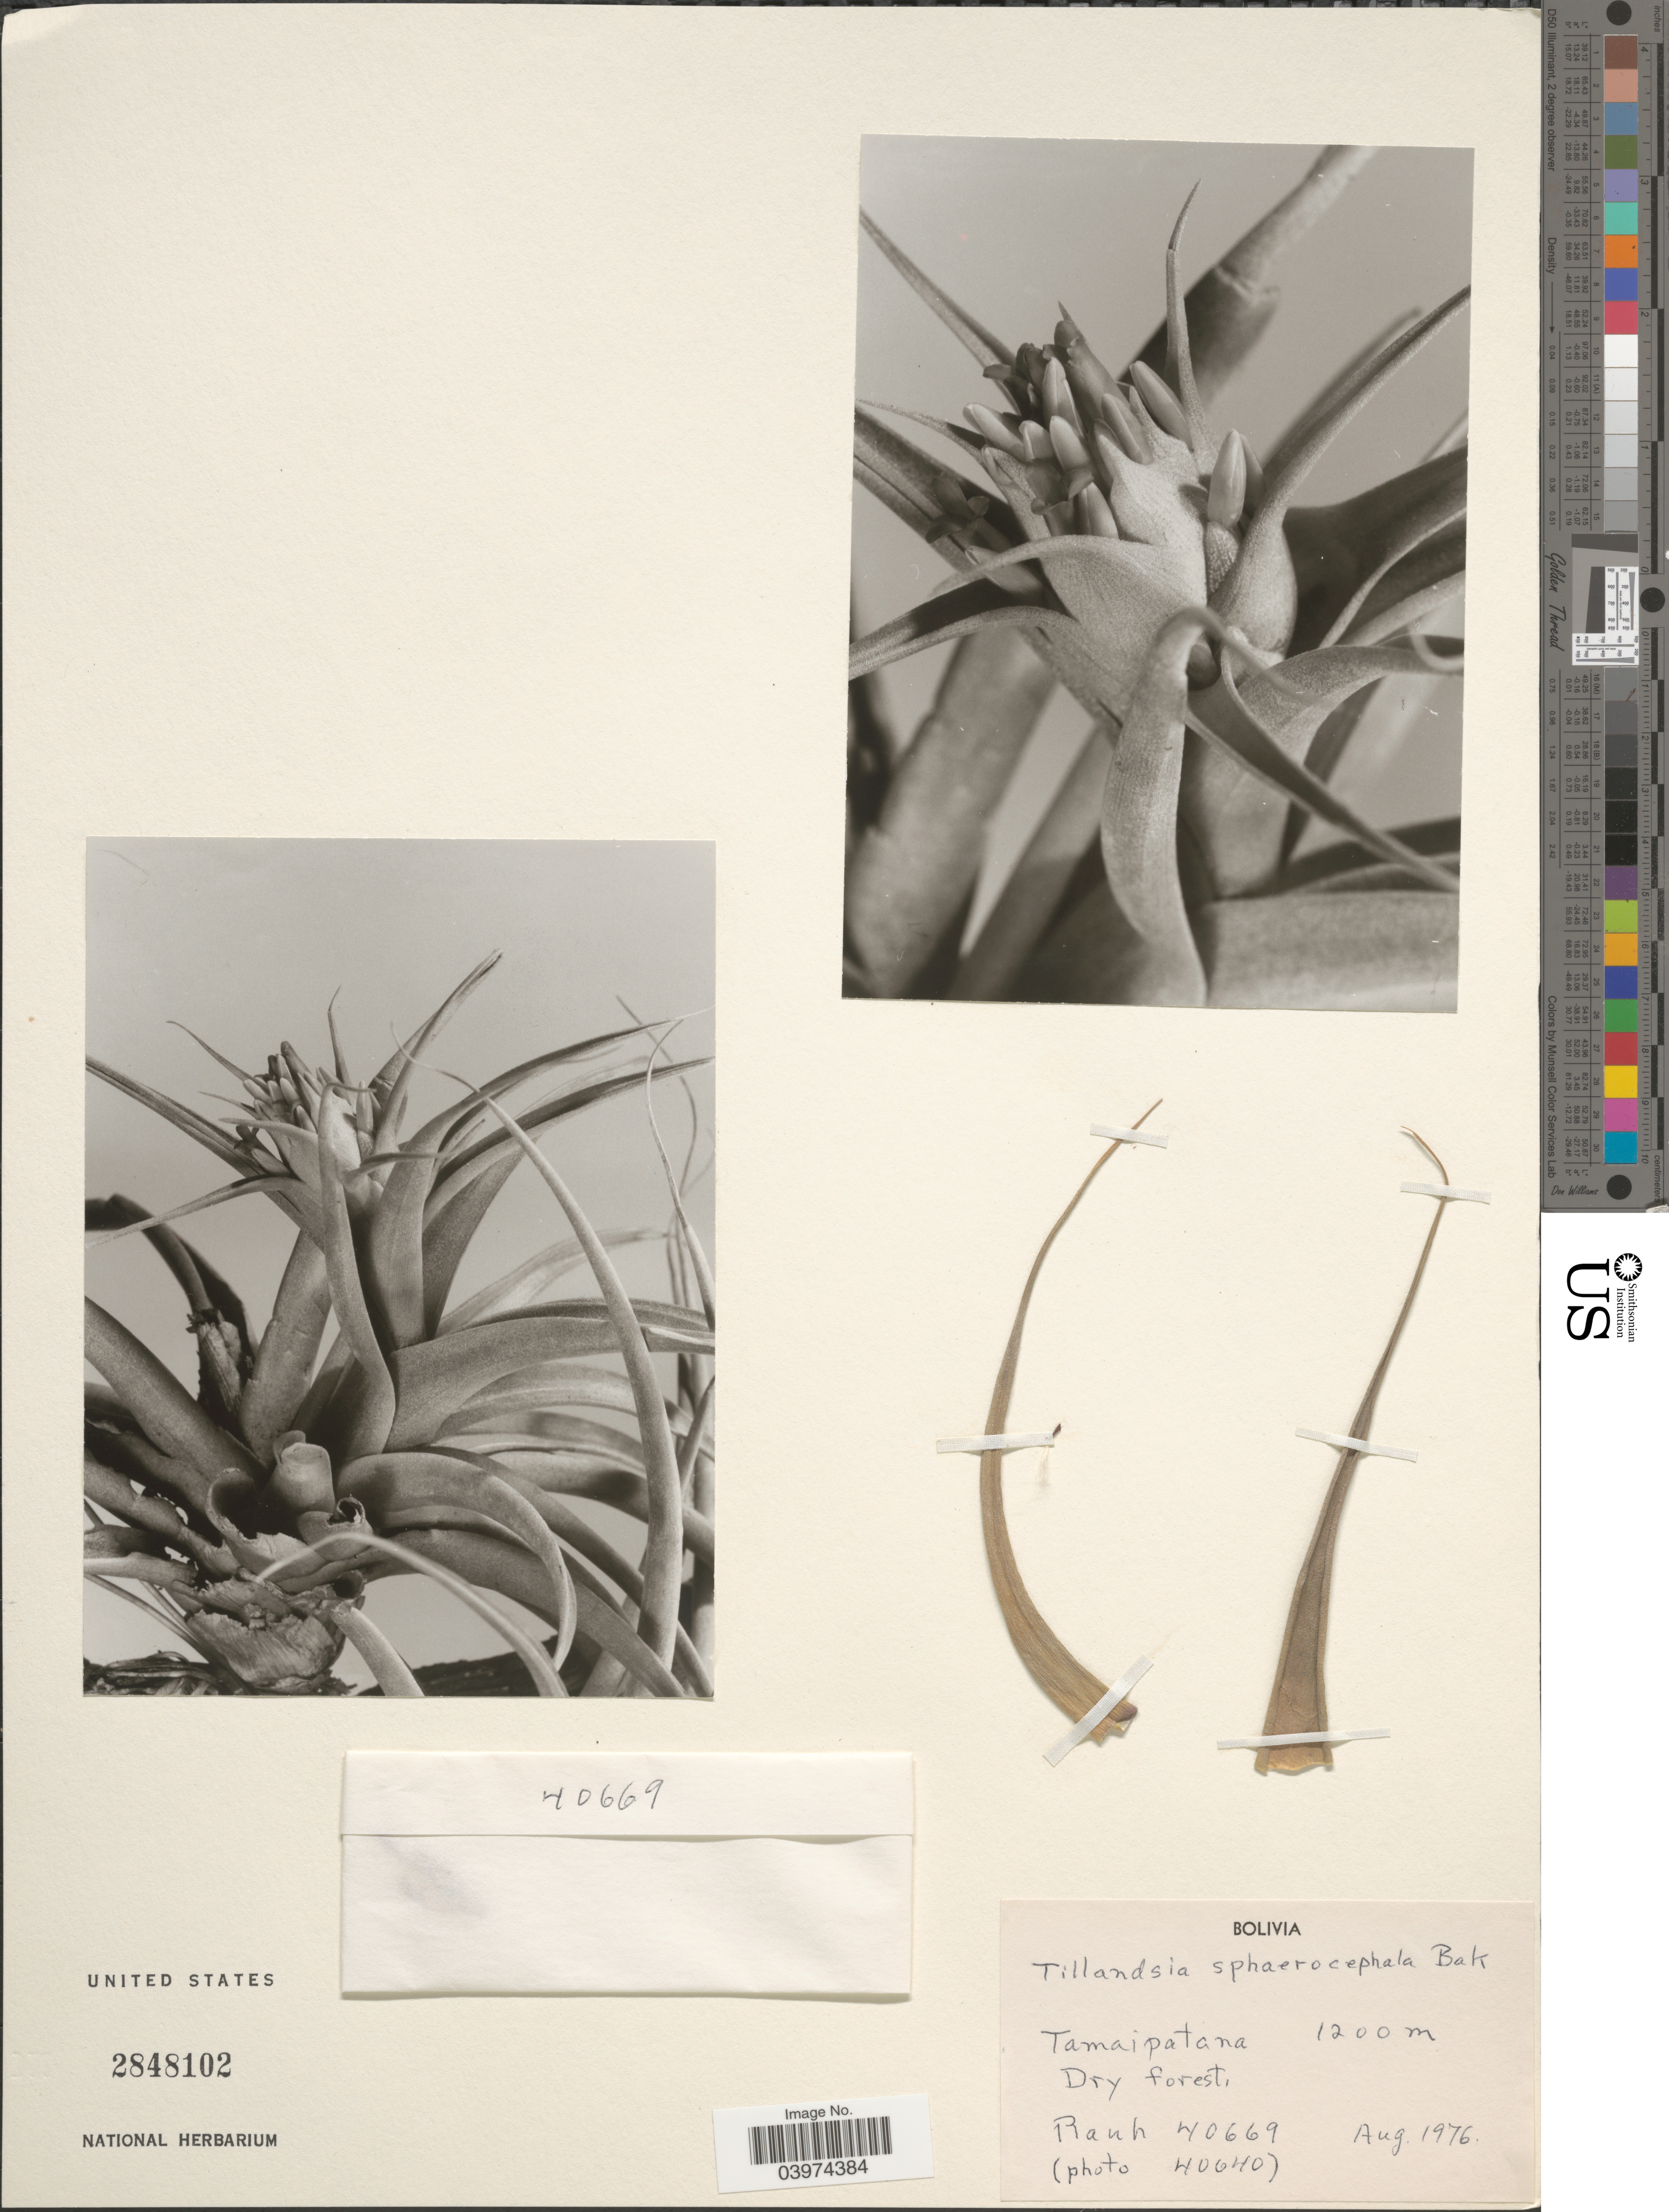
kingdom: Plantae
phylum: Tracheophyta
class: Liliopsida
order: Poales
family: Bromeliaceae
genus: Tillandsia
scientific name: Tillandsia sphaerocephala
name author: Baker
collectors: -. Rauh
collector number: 40669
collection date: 1976-08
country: Bolivia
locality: Tamaipatana.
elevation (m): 1200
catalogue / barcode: US 2848102